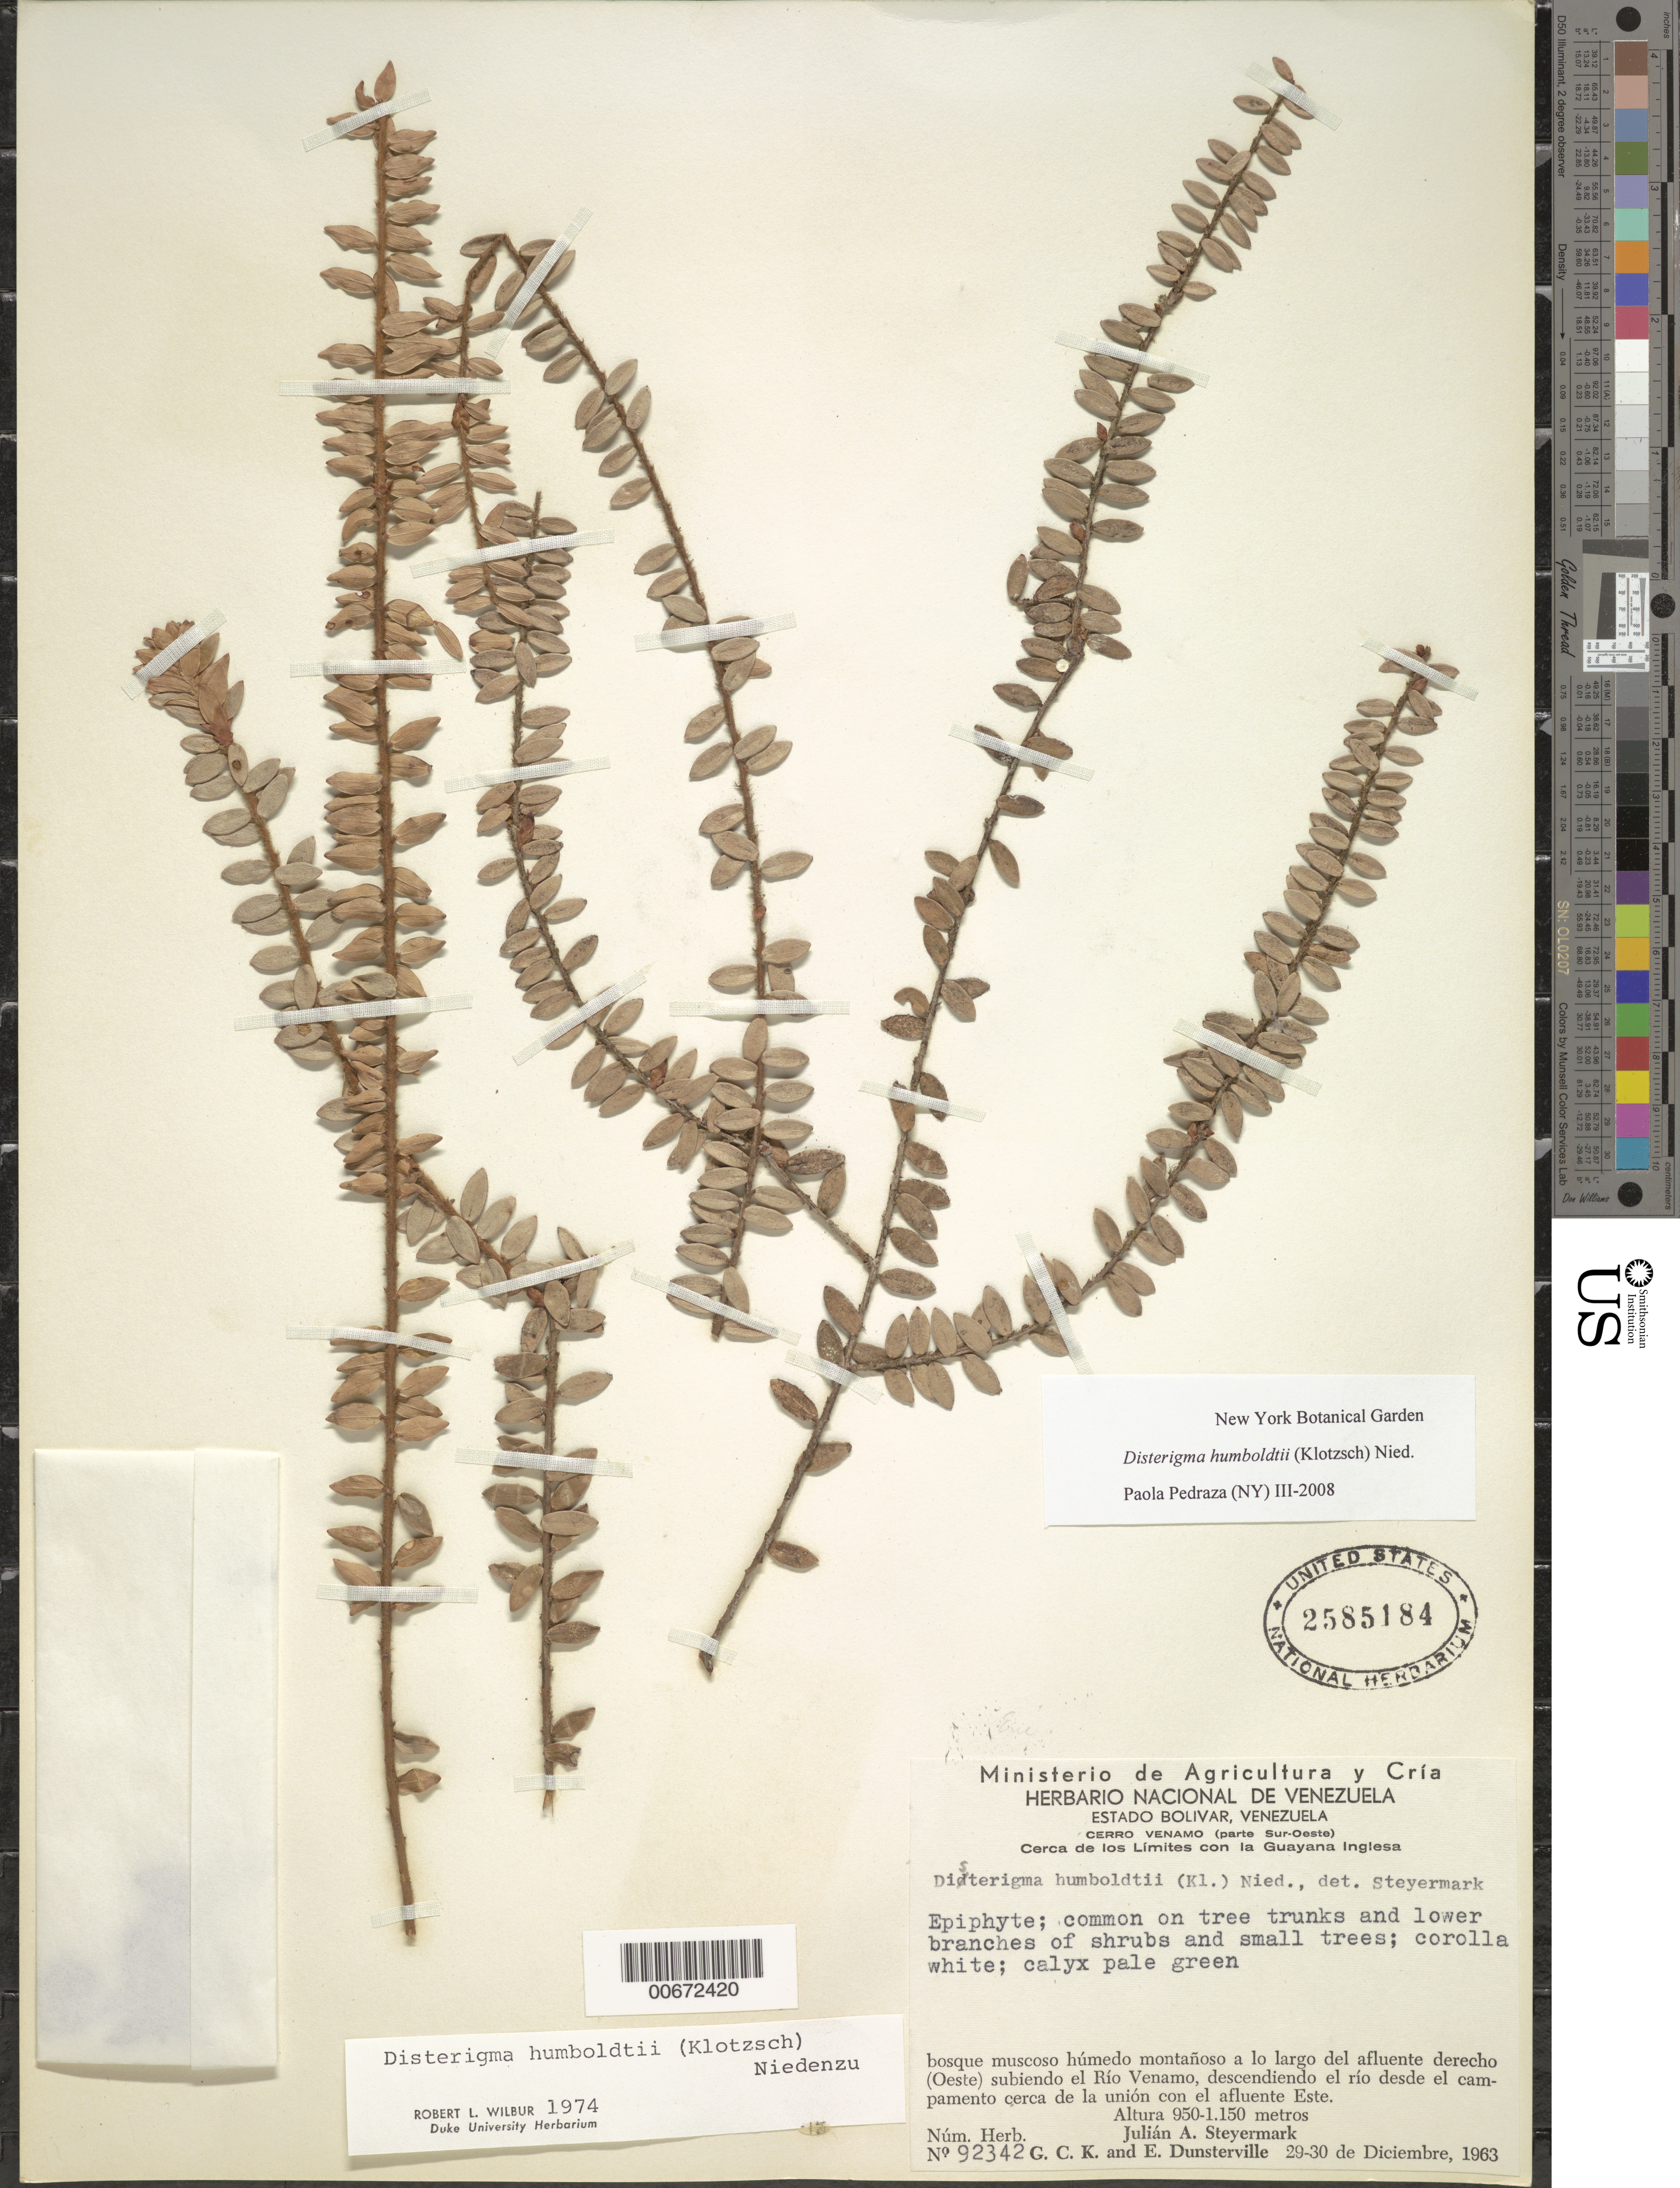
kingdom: Plantae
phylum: Tracheophyta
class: Magnoliopsida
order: Ericales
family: Ericaceae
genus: Disterigma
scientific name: Disterigma humboldtii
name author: (Klotzsch) Nied.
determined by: Wilbur, R. L.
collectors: J. Steyermark, G. C. K. Dunsterville & E. Dunsterville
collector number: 92342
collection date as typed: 29-Dec-63 to 30-Dec-63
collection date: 1963-12-29/1963-12-30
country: Venezuela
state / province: Bolívar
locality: Cerro Venamo, Río Venamo, cerca de los limites con Guayana Inglesa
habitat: Bosque muscoso húmedo montañoso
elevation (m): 950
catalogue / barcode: US 2585184